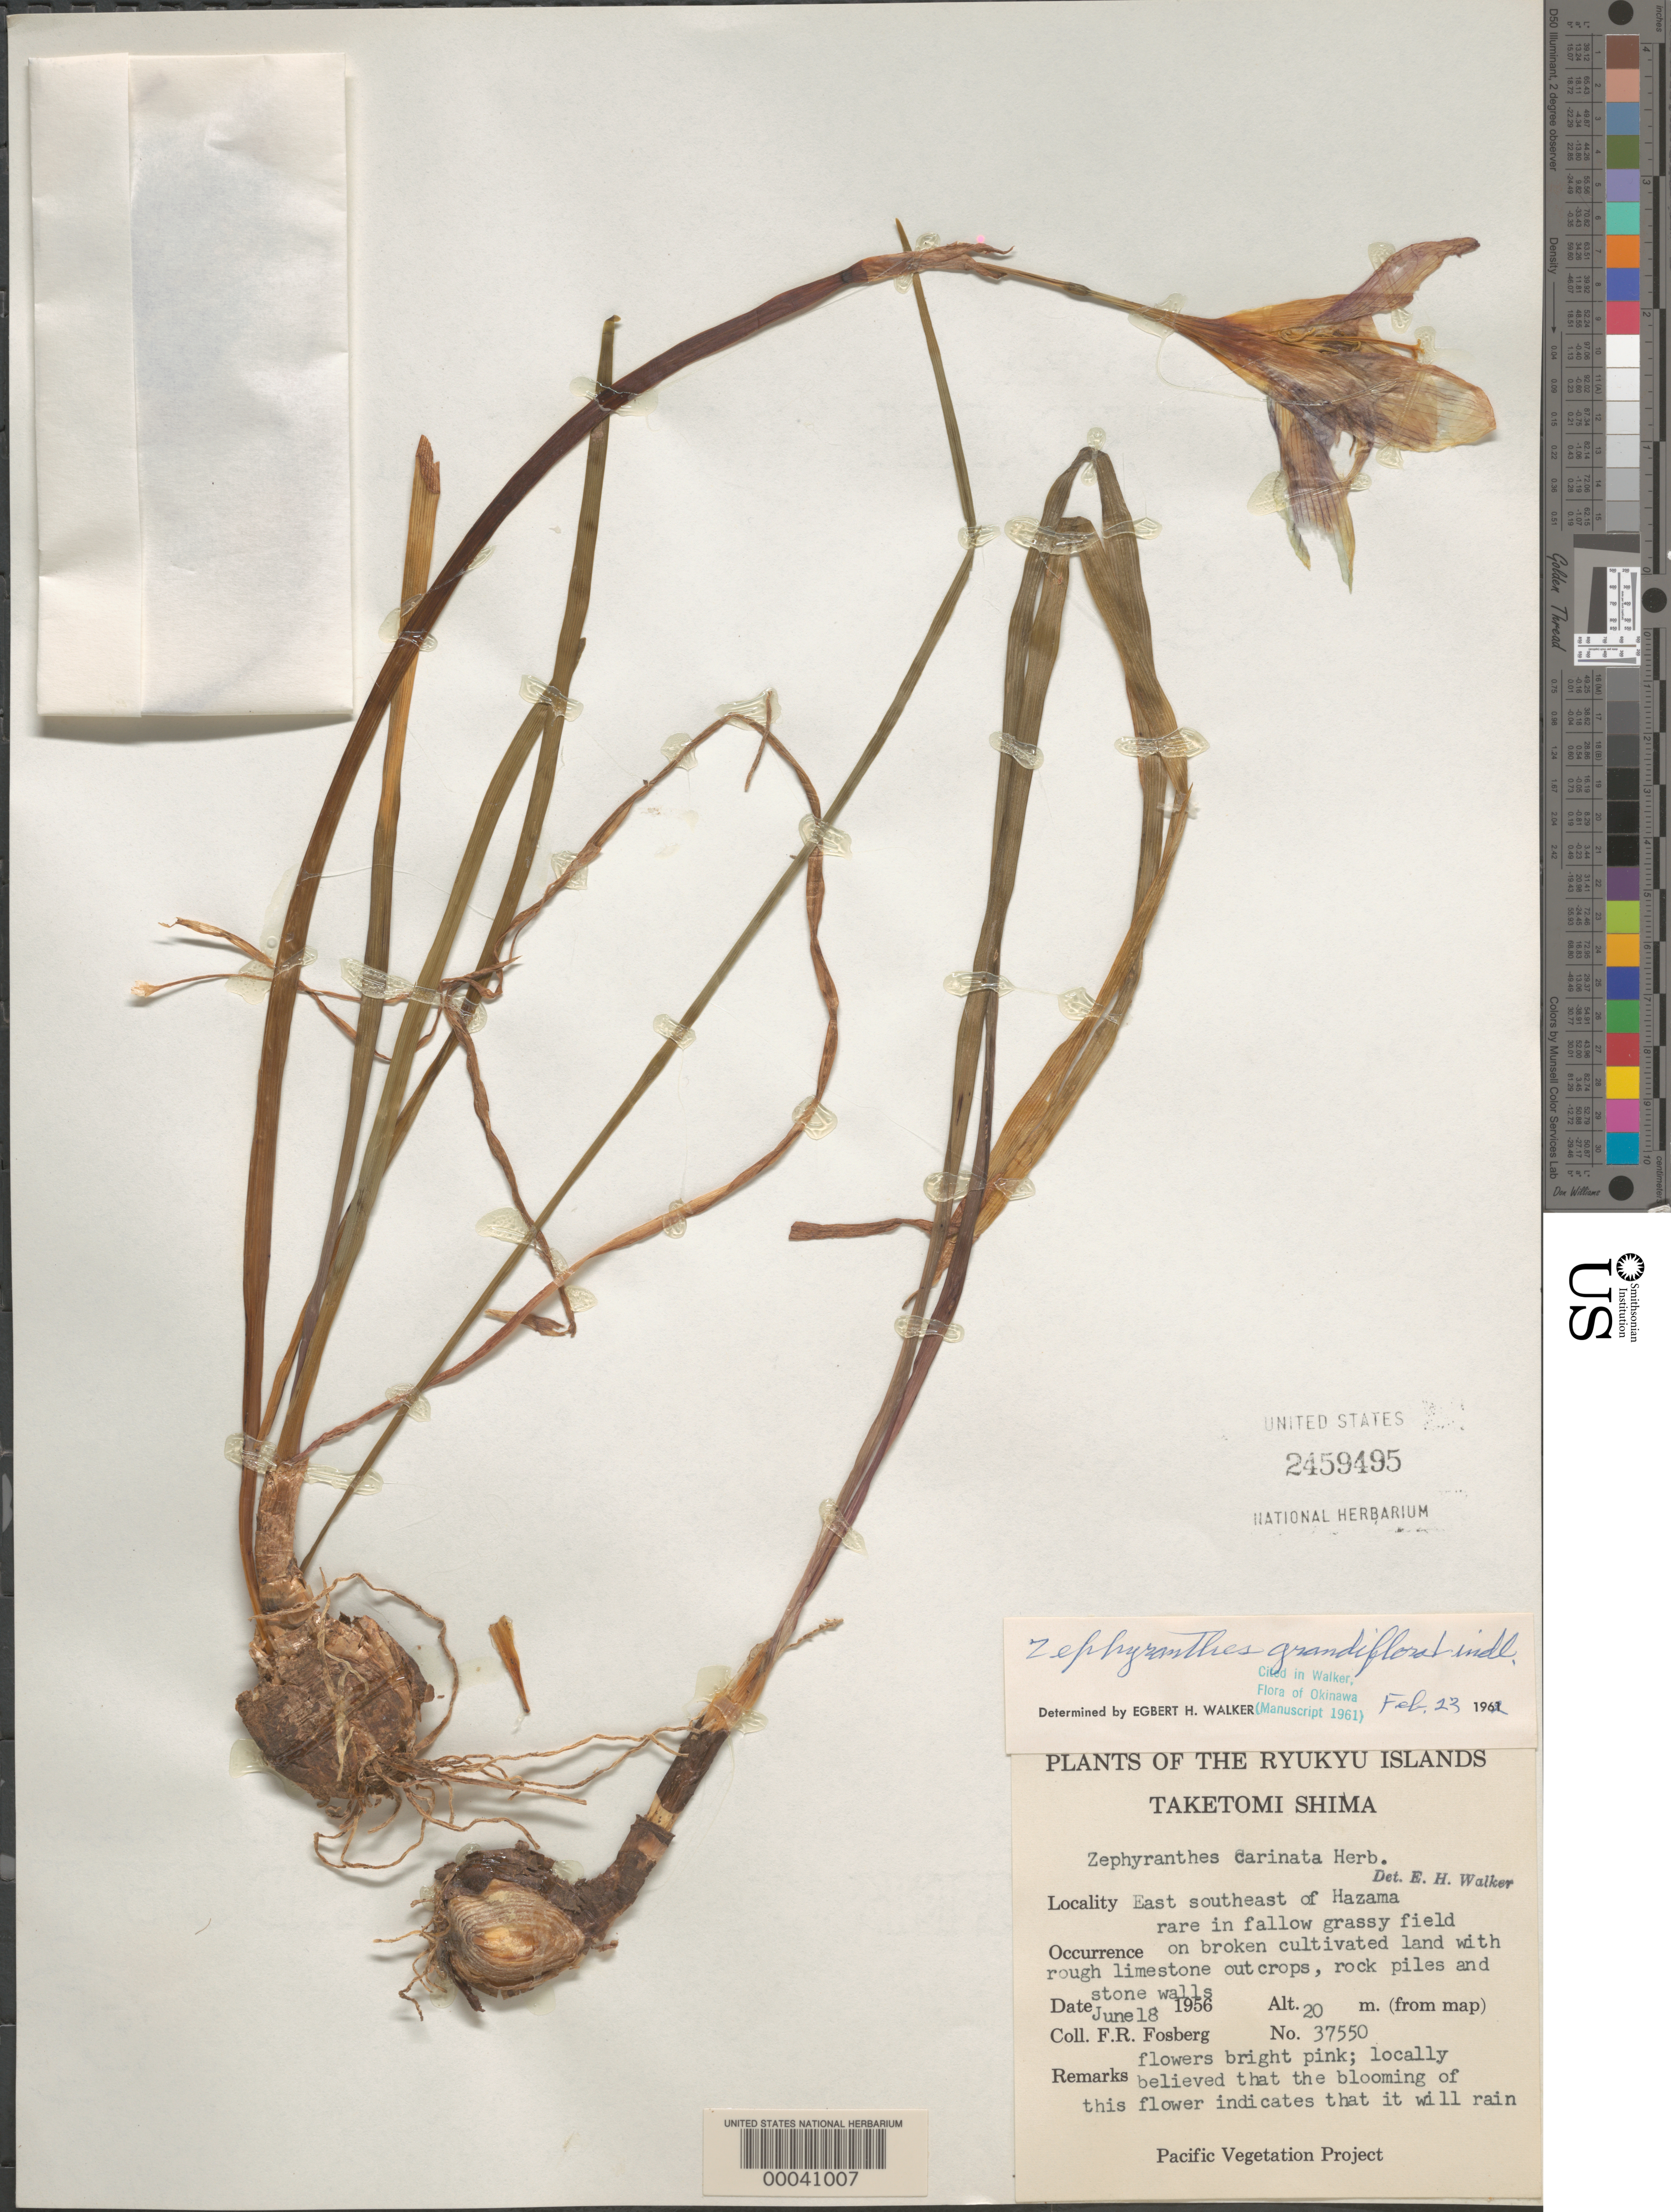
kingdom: Plantae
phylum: Tracheophyta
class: Liliopsida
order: Asparagales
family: Amaryllidaceae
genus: Zephyranthes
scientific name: Zephyranthes grandiflora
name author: Lindl.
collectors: F. R. Fosberg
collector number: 37550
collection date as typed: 18 Jun 1956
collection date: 1956-06-18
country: Japan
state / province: Okinawa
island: Taketomi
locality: Taketomi shima, ese of hazama [Okinawa Is. ?]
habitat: Fallow grassy field on broken cult land rough limestone outcrops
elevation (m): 20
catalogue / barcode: US 2459495